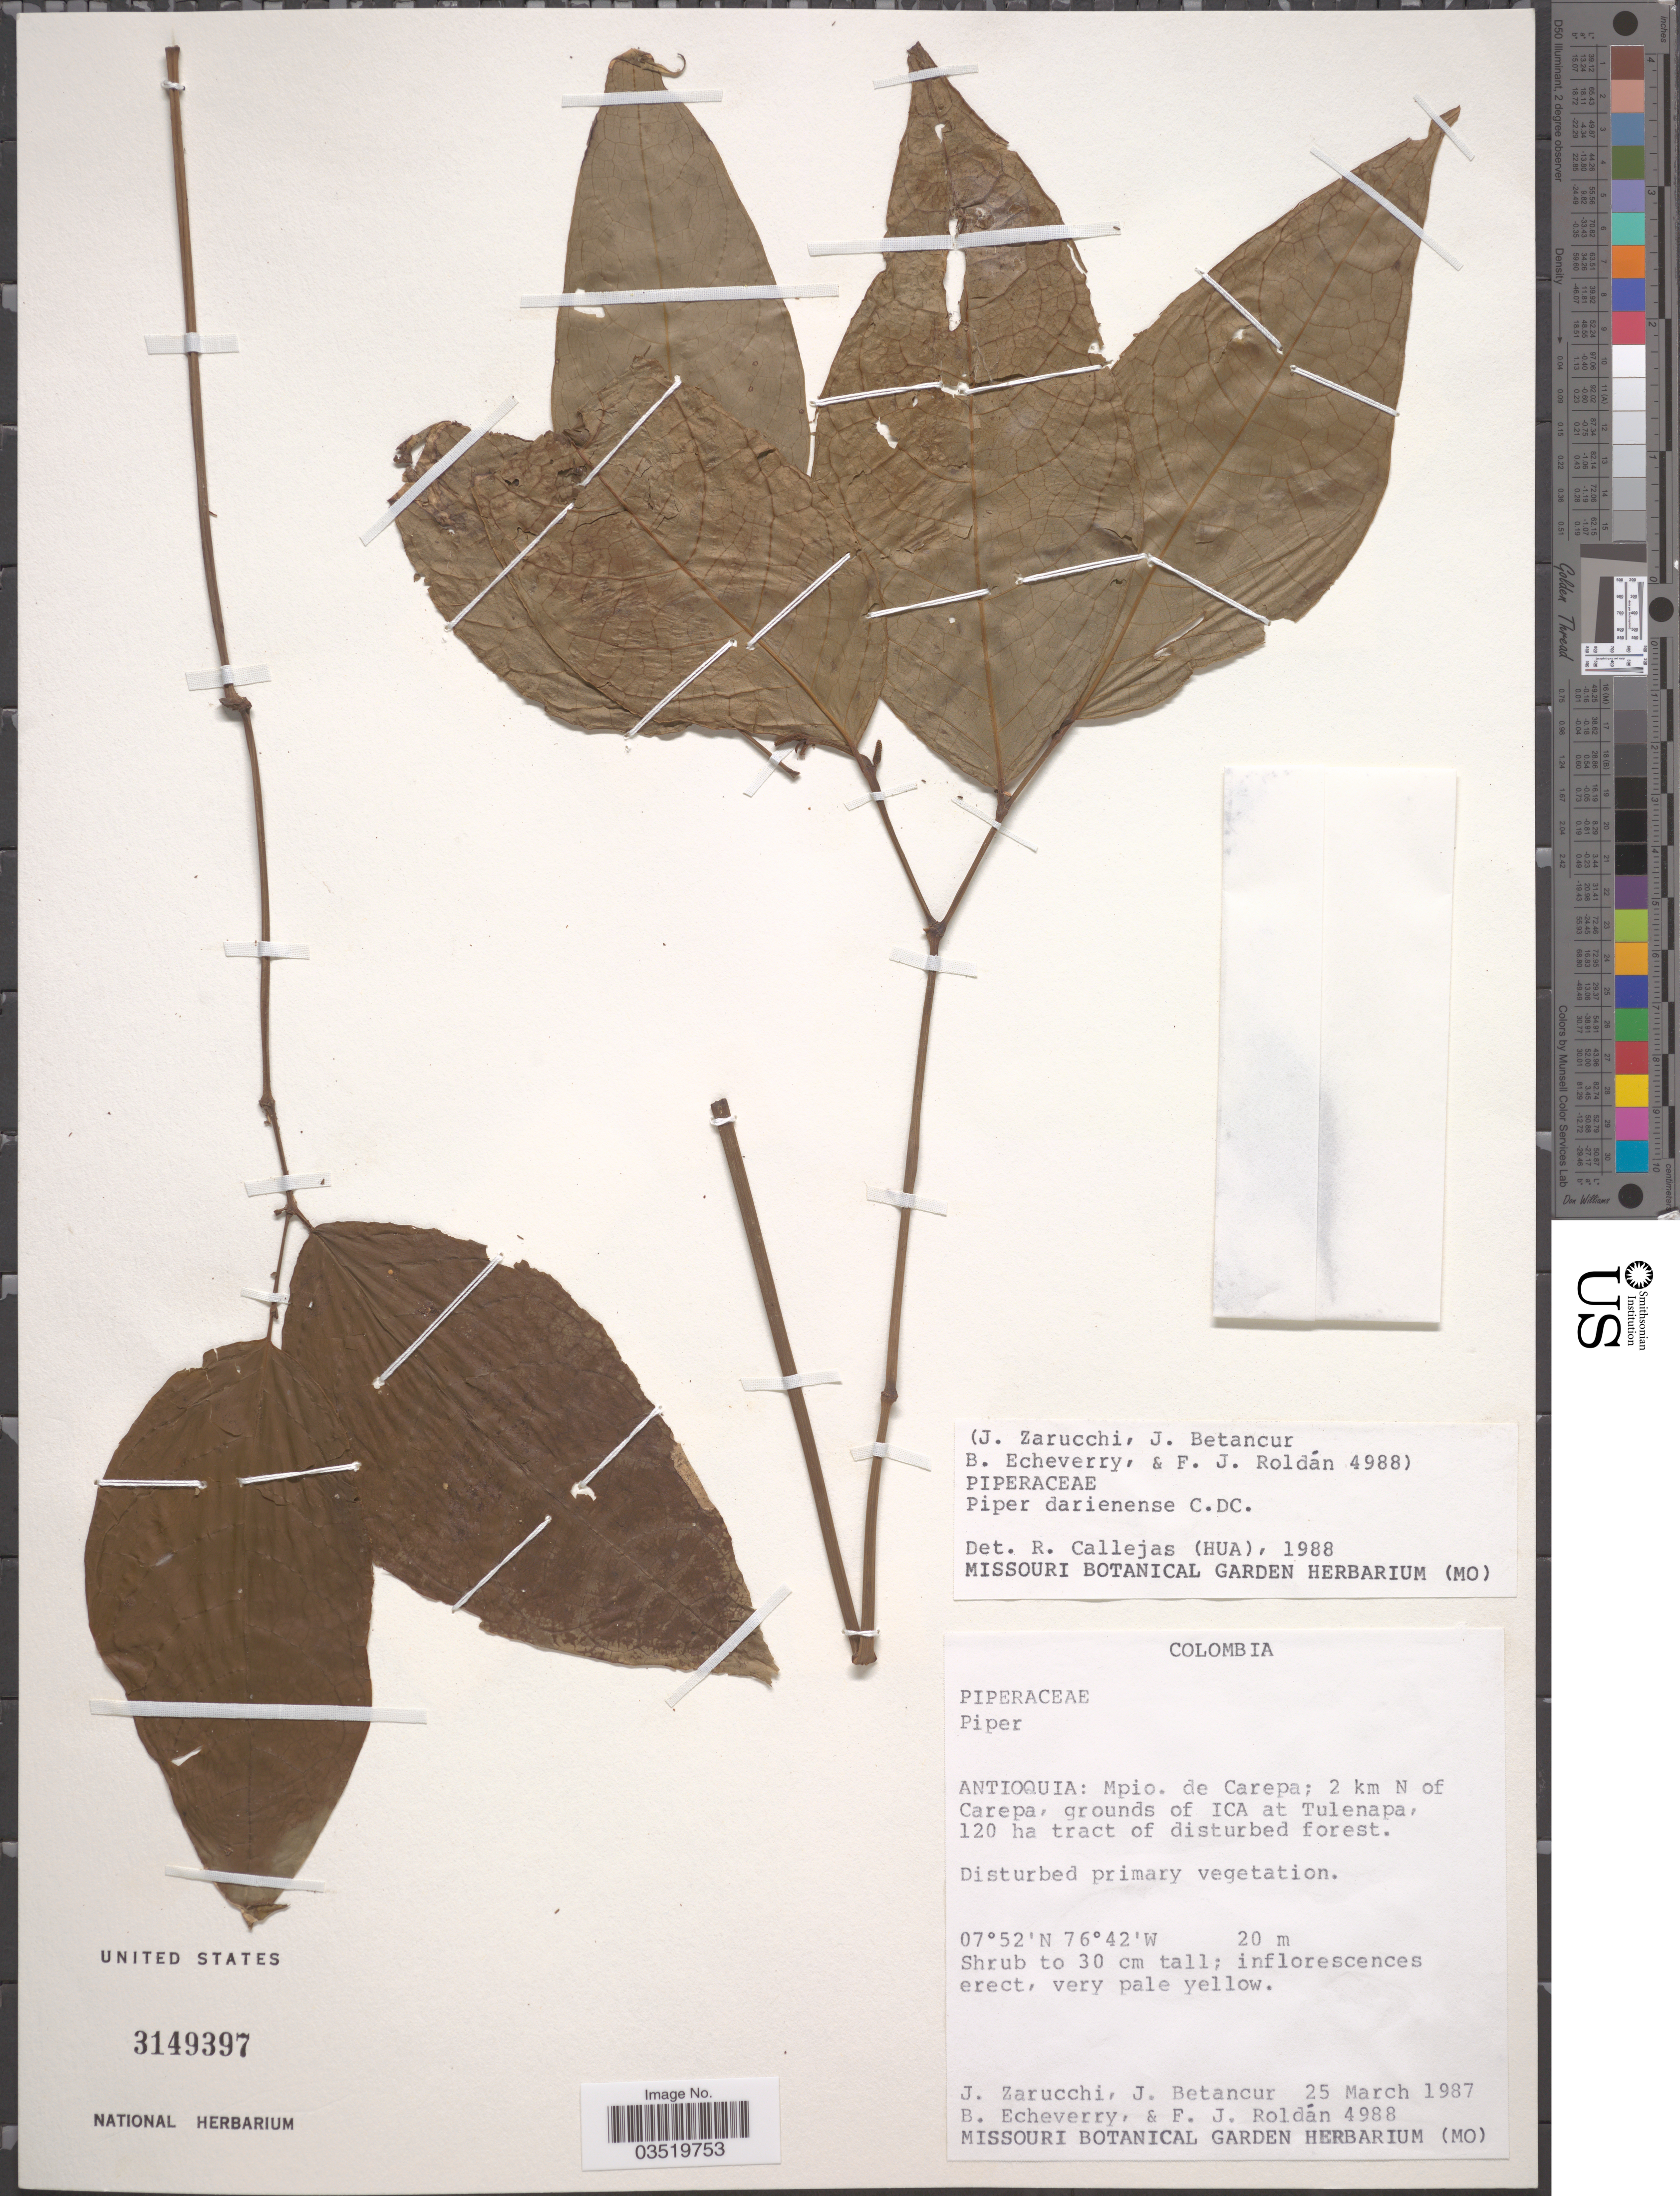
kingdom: Plantae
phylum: Tracheophyta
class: Magnoliopsida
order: Piperales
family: Piperaceae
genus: Piper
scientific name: Piper darienense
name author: C. DC.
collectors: J. L. Zarucchi, J. Betancur, B. Echeverry & F. J. Roldán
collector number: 4988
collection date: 1987-03-25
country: Colombia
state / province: Antioquia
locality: Mpio. de Carepa; 2 km N of Carepa, grounds of ICA at Tulenapa, 120 ha tract of disturbed forest.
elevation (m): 20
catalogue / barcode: US 3149397